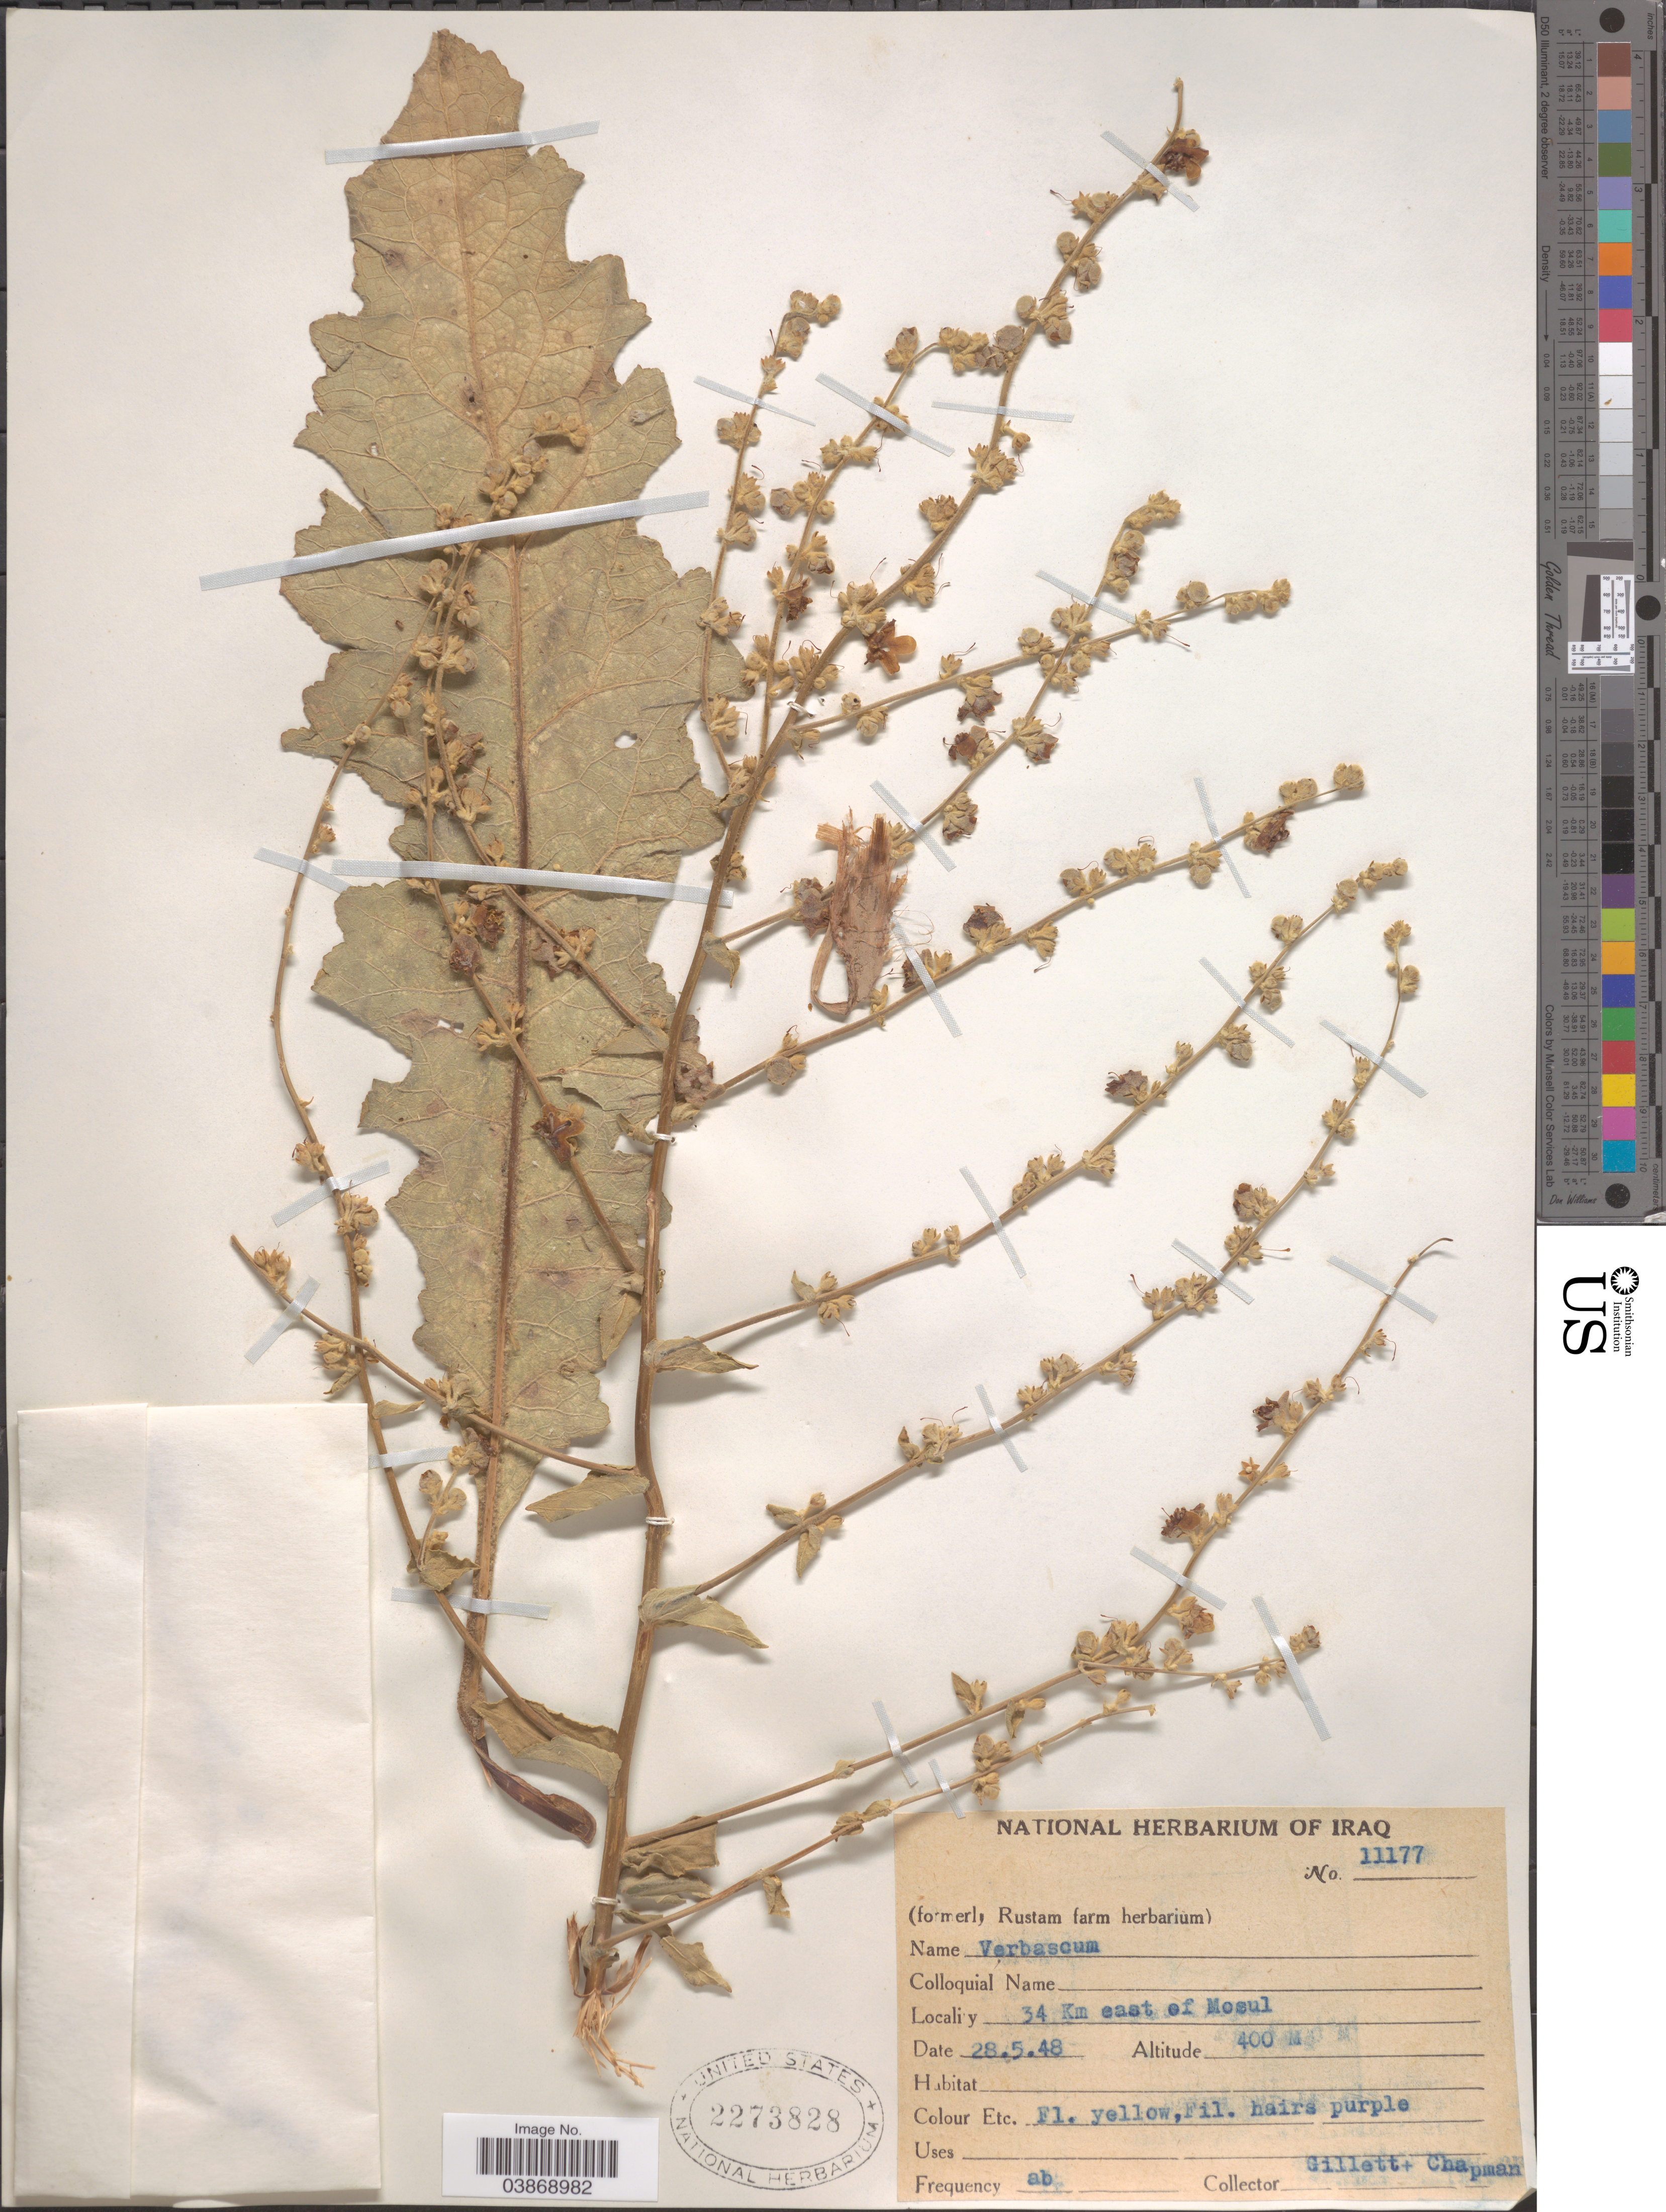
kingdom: Plantae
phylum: Tracheophyta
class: Magnoliopsida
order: Lamiales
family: Scrophulariaceae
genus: Verbascum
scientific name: Verbascum sp.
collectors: Gillett, -- & A. Chapman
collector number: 11177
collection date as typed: Transcribed d/m/y: 28/5/48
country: Iraq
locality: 34 Km east of Mosul.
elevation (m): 400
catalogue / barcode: US 2273828